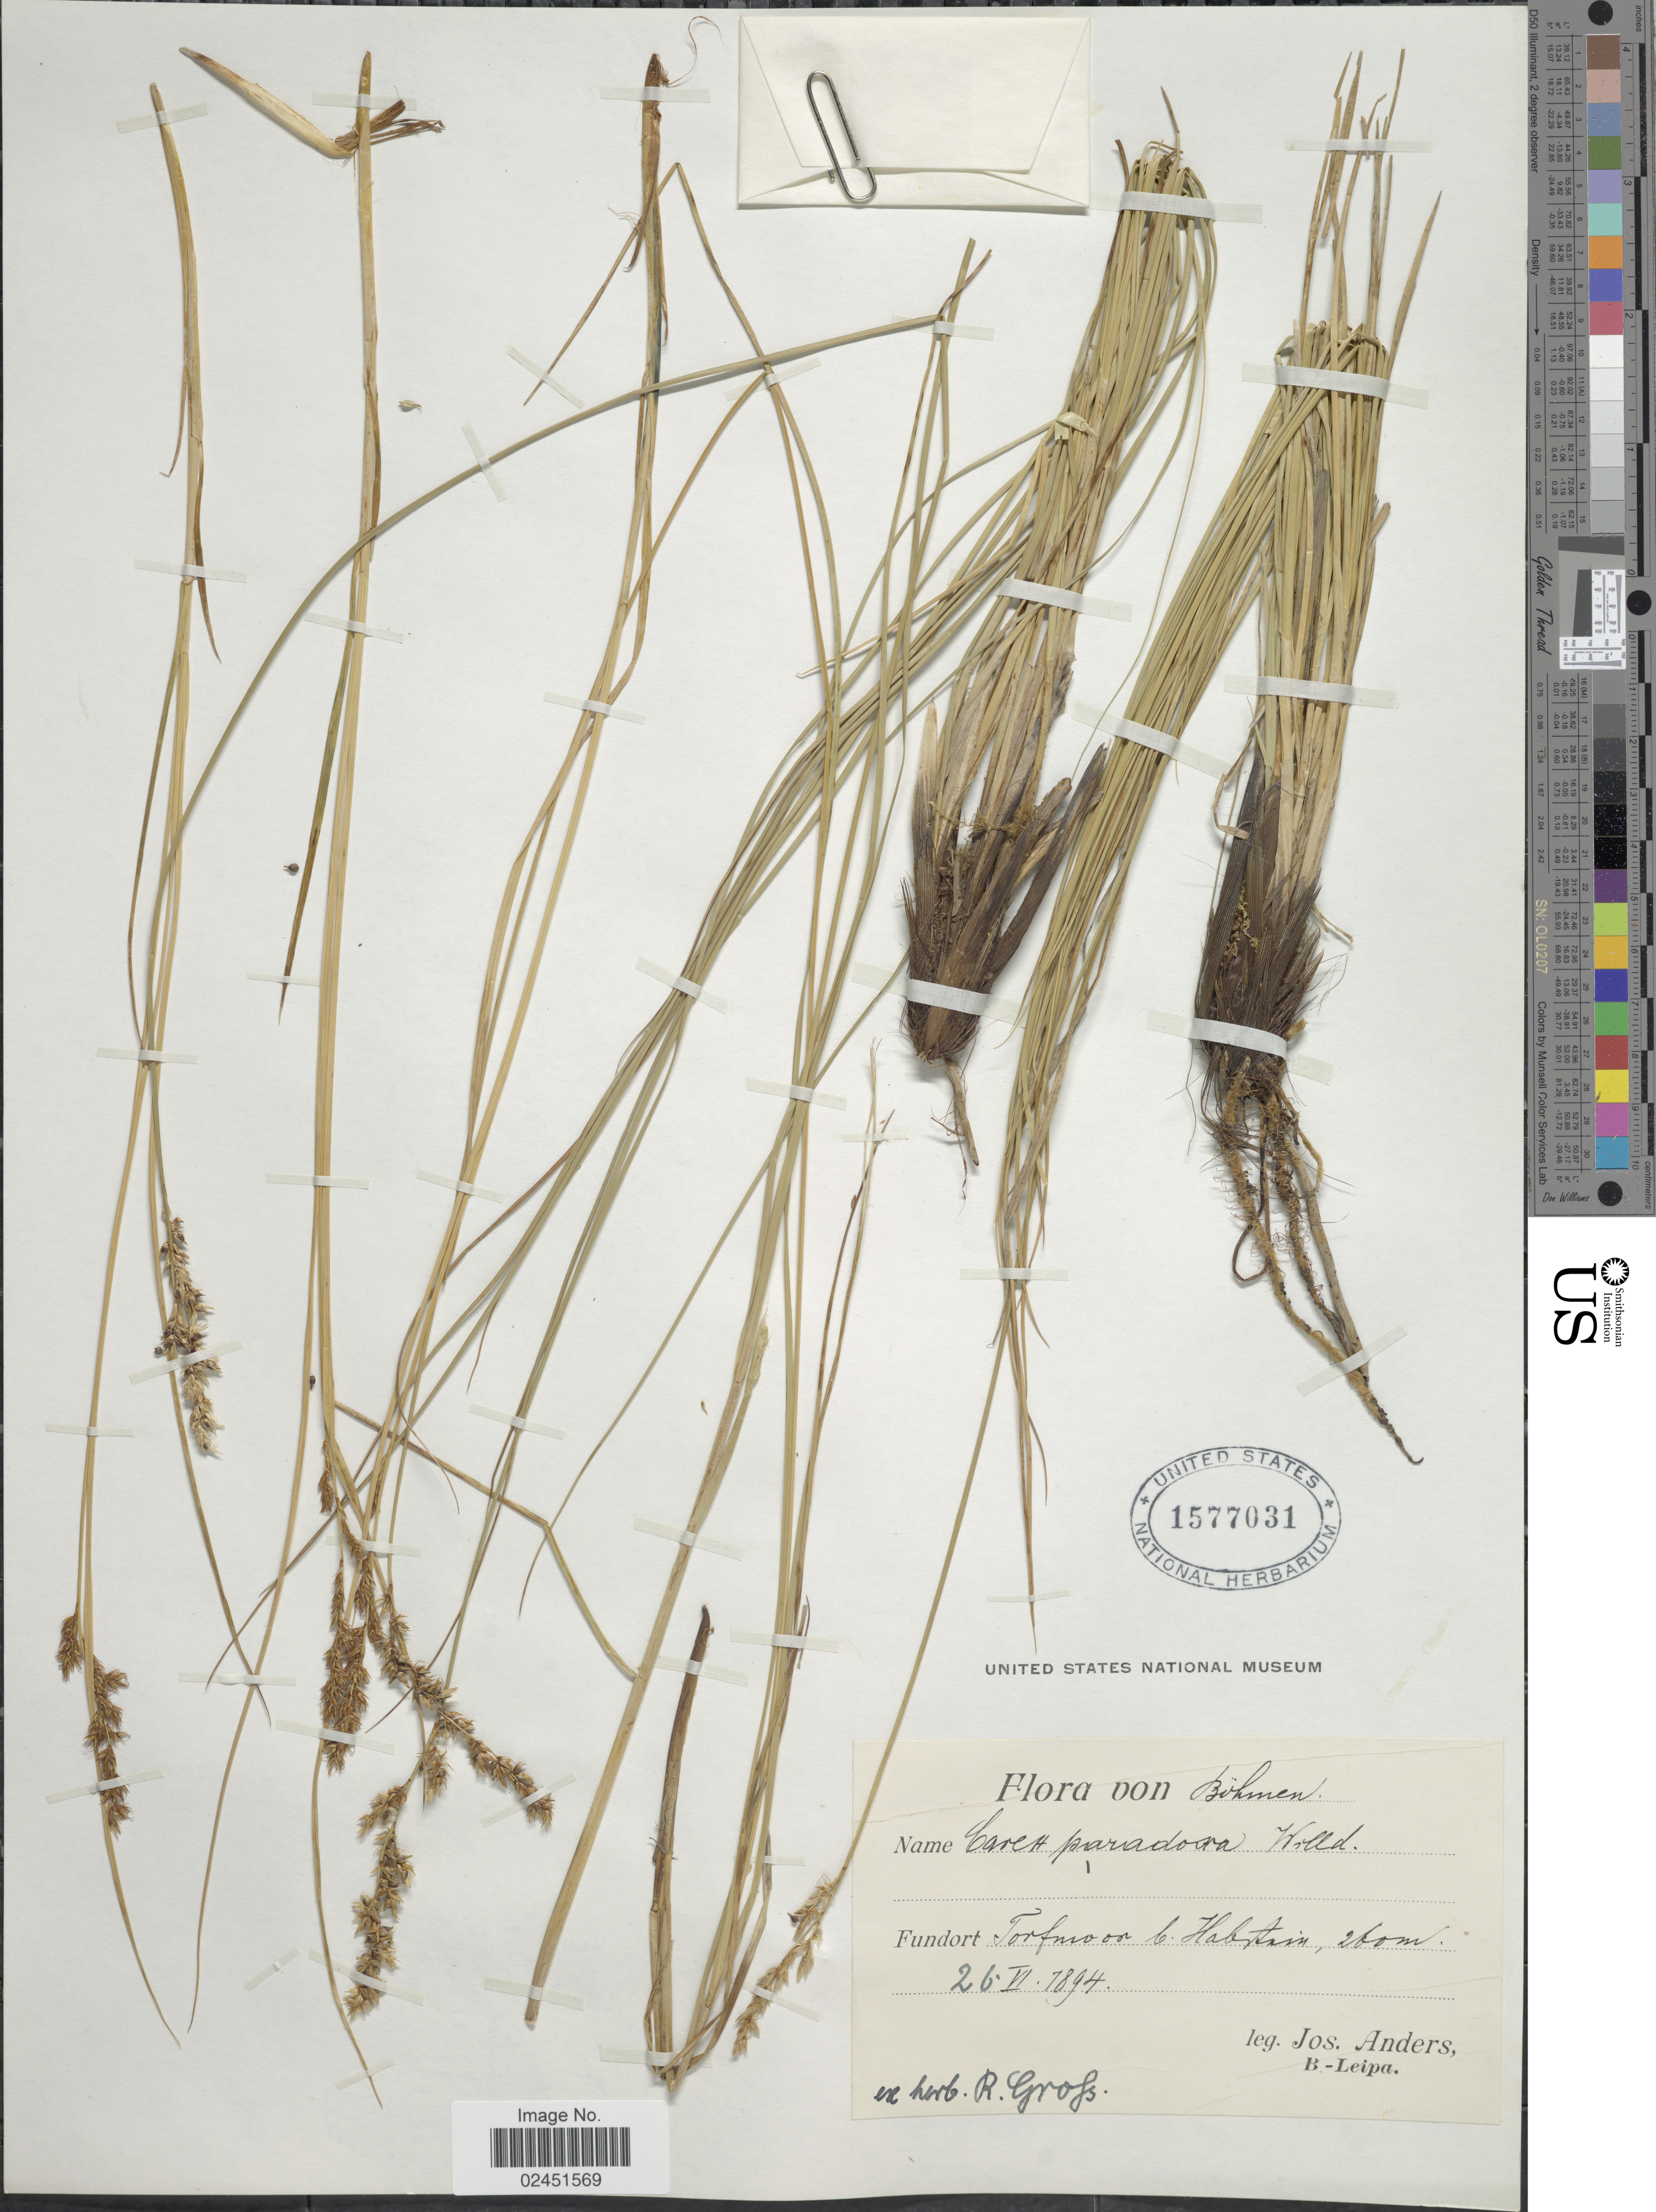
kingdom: Plantae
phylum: Tracheophyta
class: Liliopsida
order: Poales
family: Cyperaceae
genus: Carex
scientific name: Carex appropinquata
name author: Schumach.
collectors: J. Anders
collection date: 1894-06-26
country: Czechia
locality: Bohmen. Torfmoor b. Habstain [interpreted]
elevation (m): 260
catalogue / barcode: US 1577031